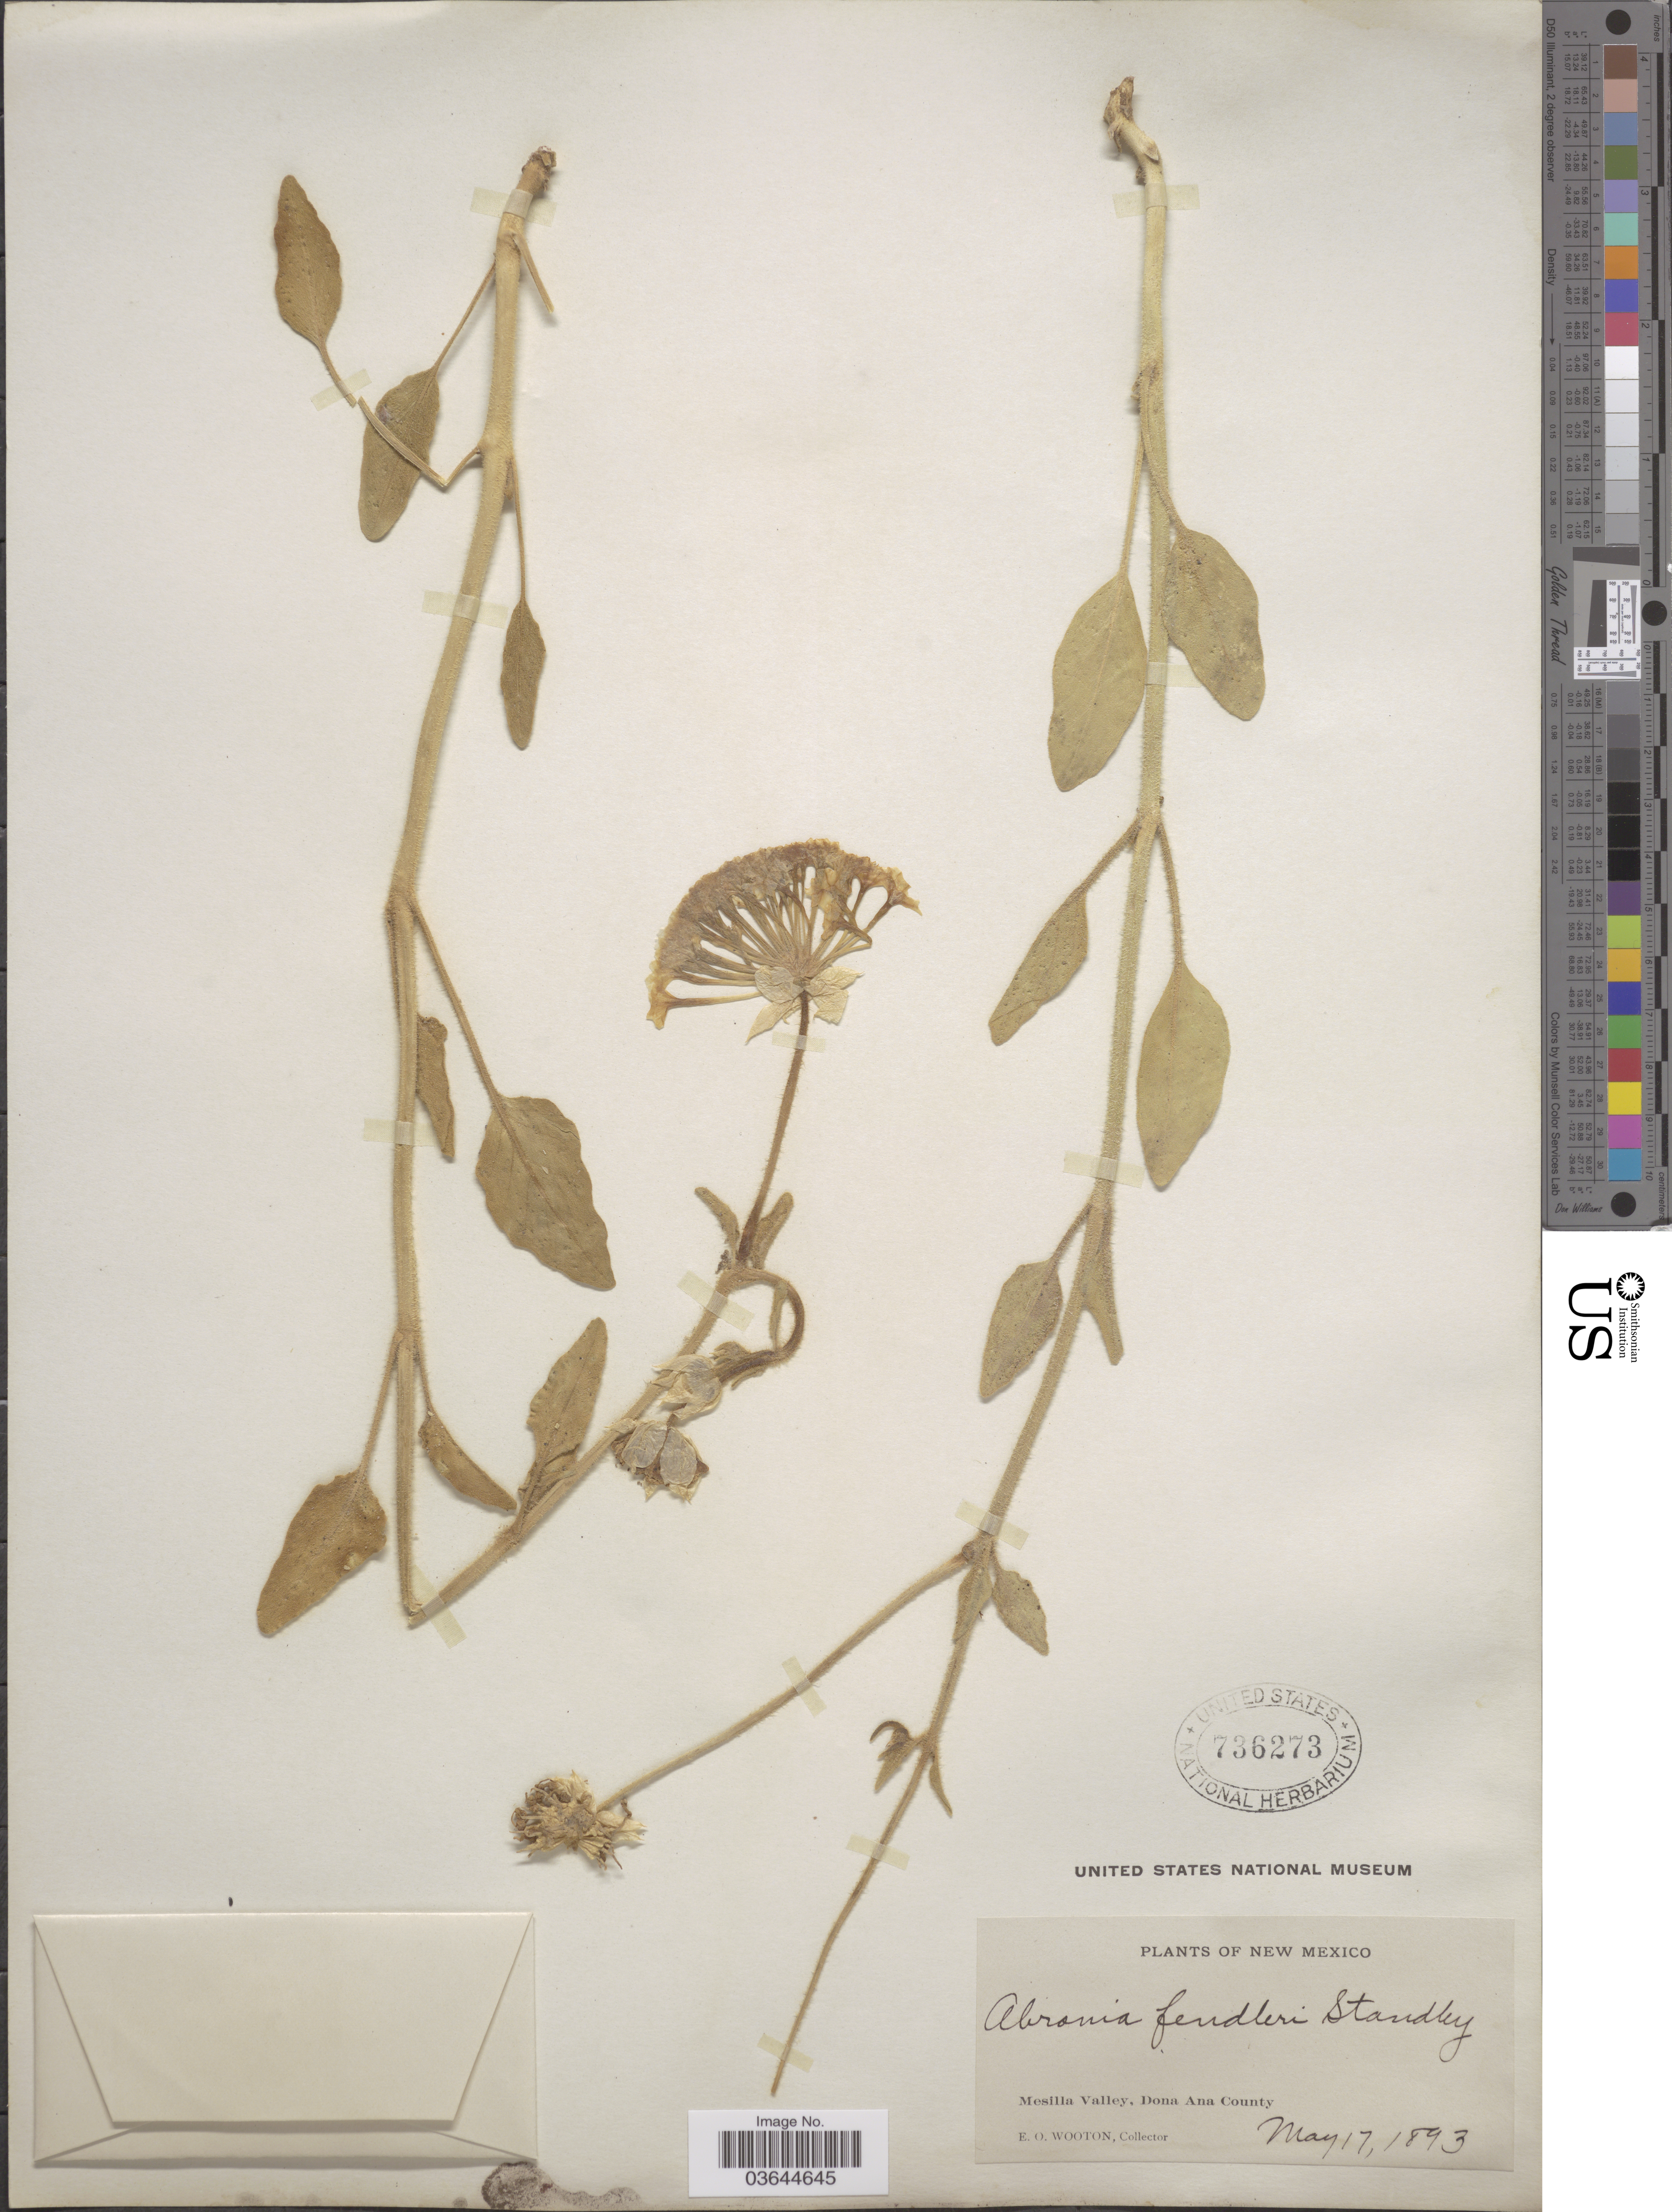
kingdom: Plantae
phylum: Tracheophyta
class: Magnoliopsida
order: Caryophyllales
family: Nyctaginaceae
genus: Abronia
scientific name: Abronia fragrans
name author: Nutt. ex Hook.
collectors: E. O. Wooton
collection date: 1893-05-17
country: United States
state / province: New Mexico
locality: Mesilla Valley, Dona Ana County.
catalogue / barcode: US 736273